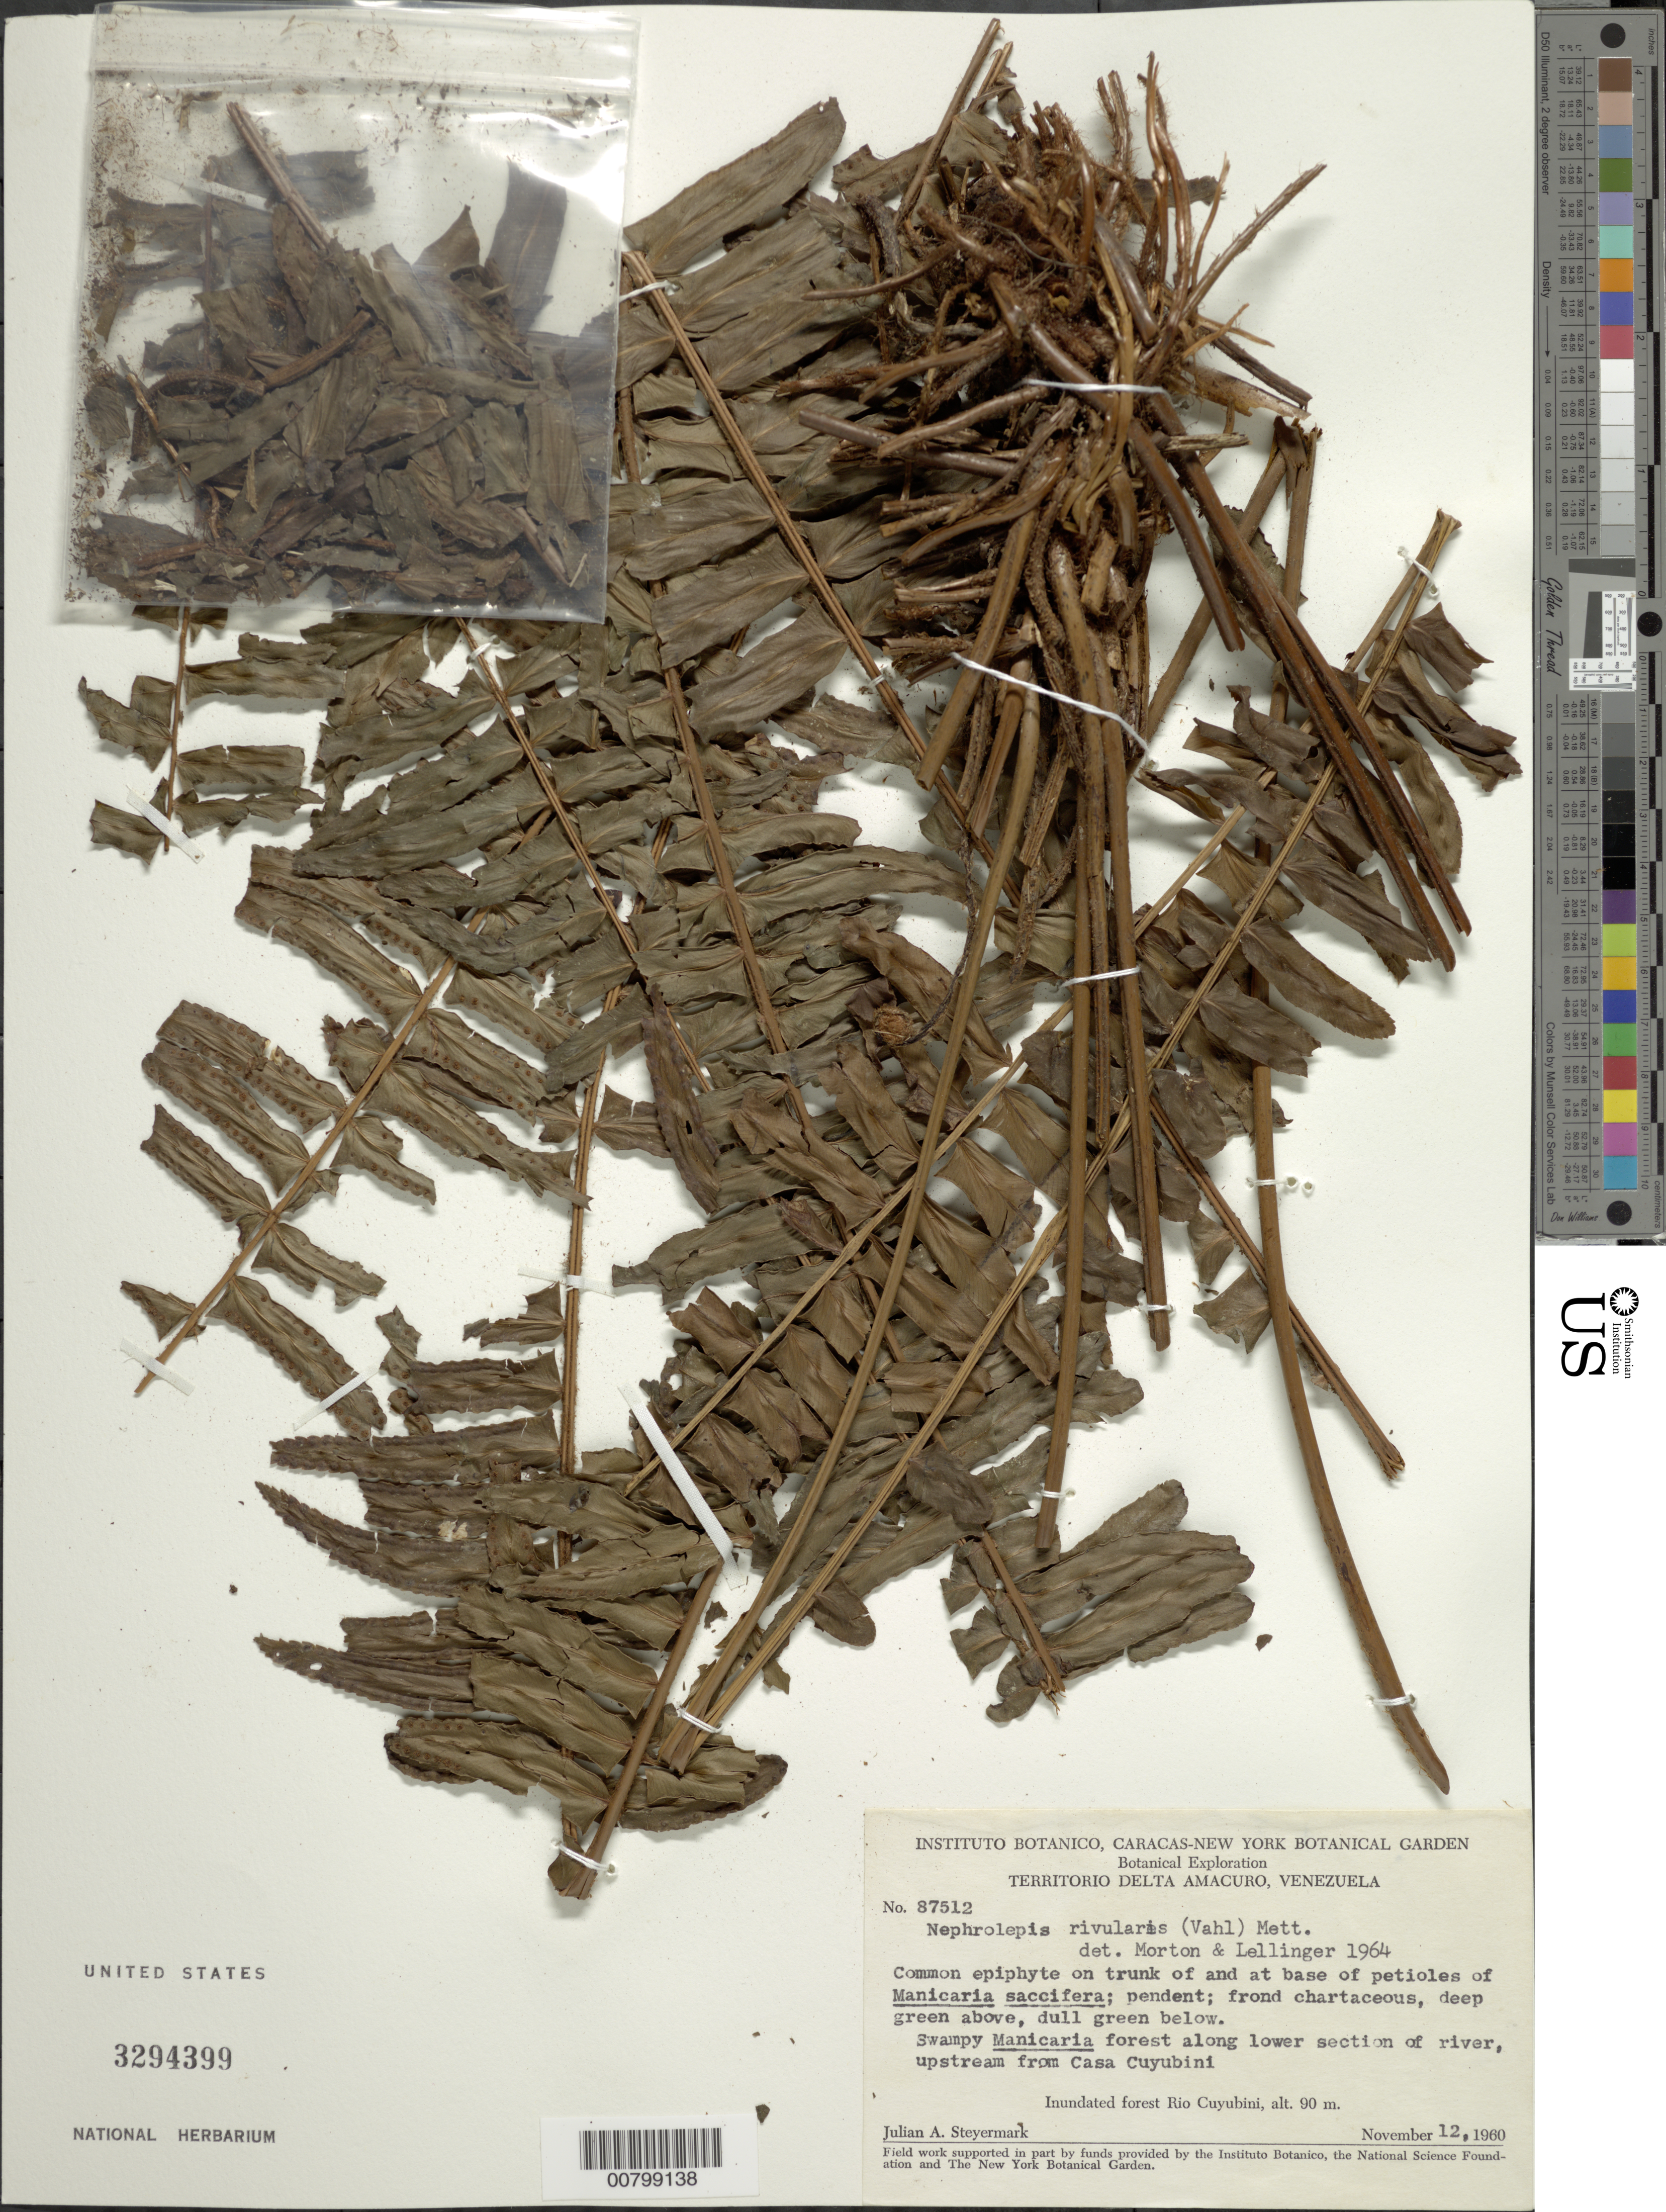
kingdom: Plantae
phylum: Tracheophyta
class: Polypodiopsida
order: Polypodiales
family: Nephrolepidaceae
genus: Nephrolepis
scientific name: Nephrolepis rivularis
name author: (Vahl) Mett. ex Krug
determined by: Morton, C. V.; Lellinger, D. B.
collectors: J. Steyermark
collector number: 87512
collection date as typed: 12-Nov-60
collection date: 1960-11-12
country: Venezuela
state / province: Delta Amacuro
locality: Río Cuyubini, along lower section of river, upstream from Casa Cuyubini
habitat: Swampy Manicaria forest along river; on trunk and at base of petioles of Manicaria saccifera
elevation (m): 90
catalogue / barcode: US 3294399